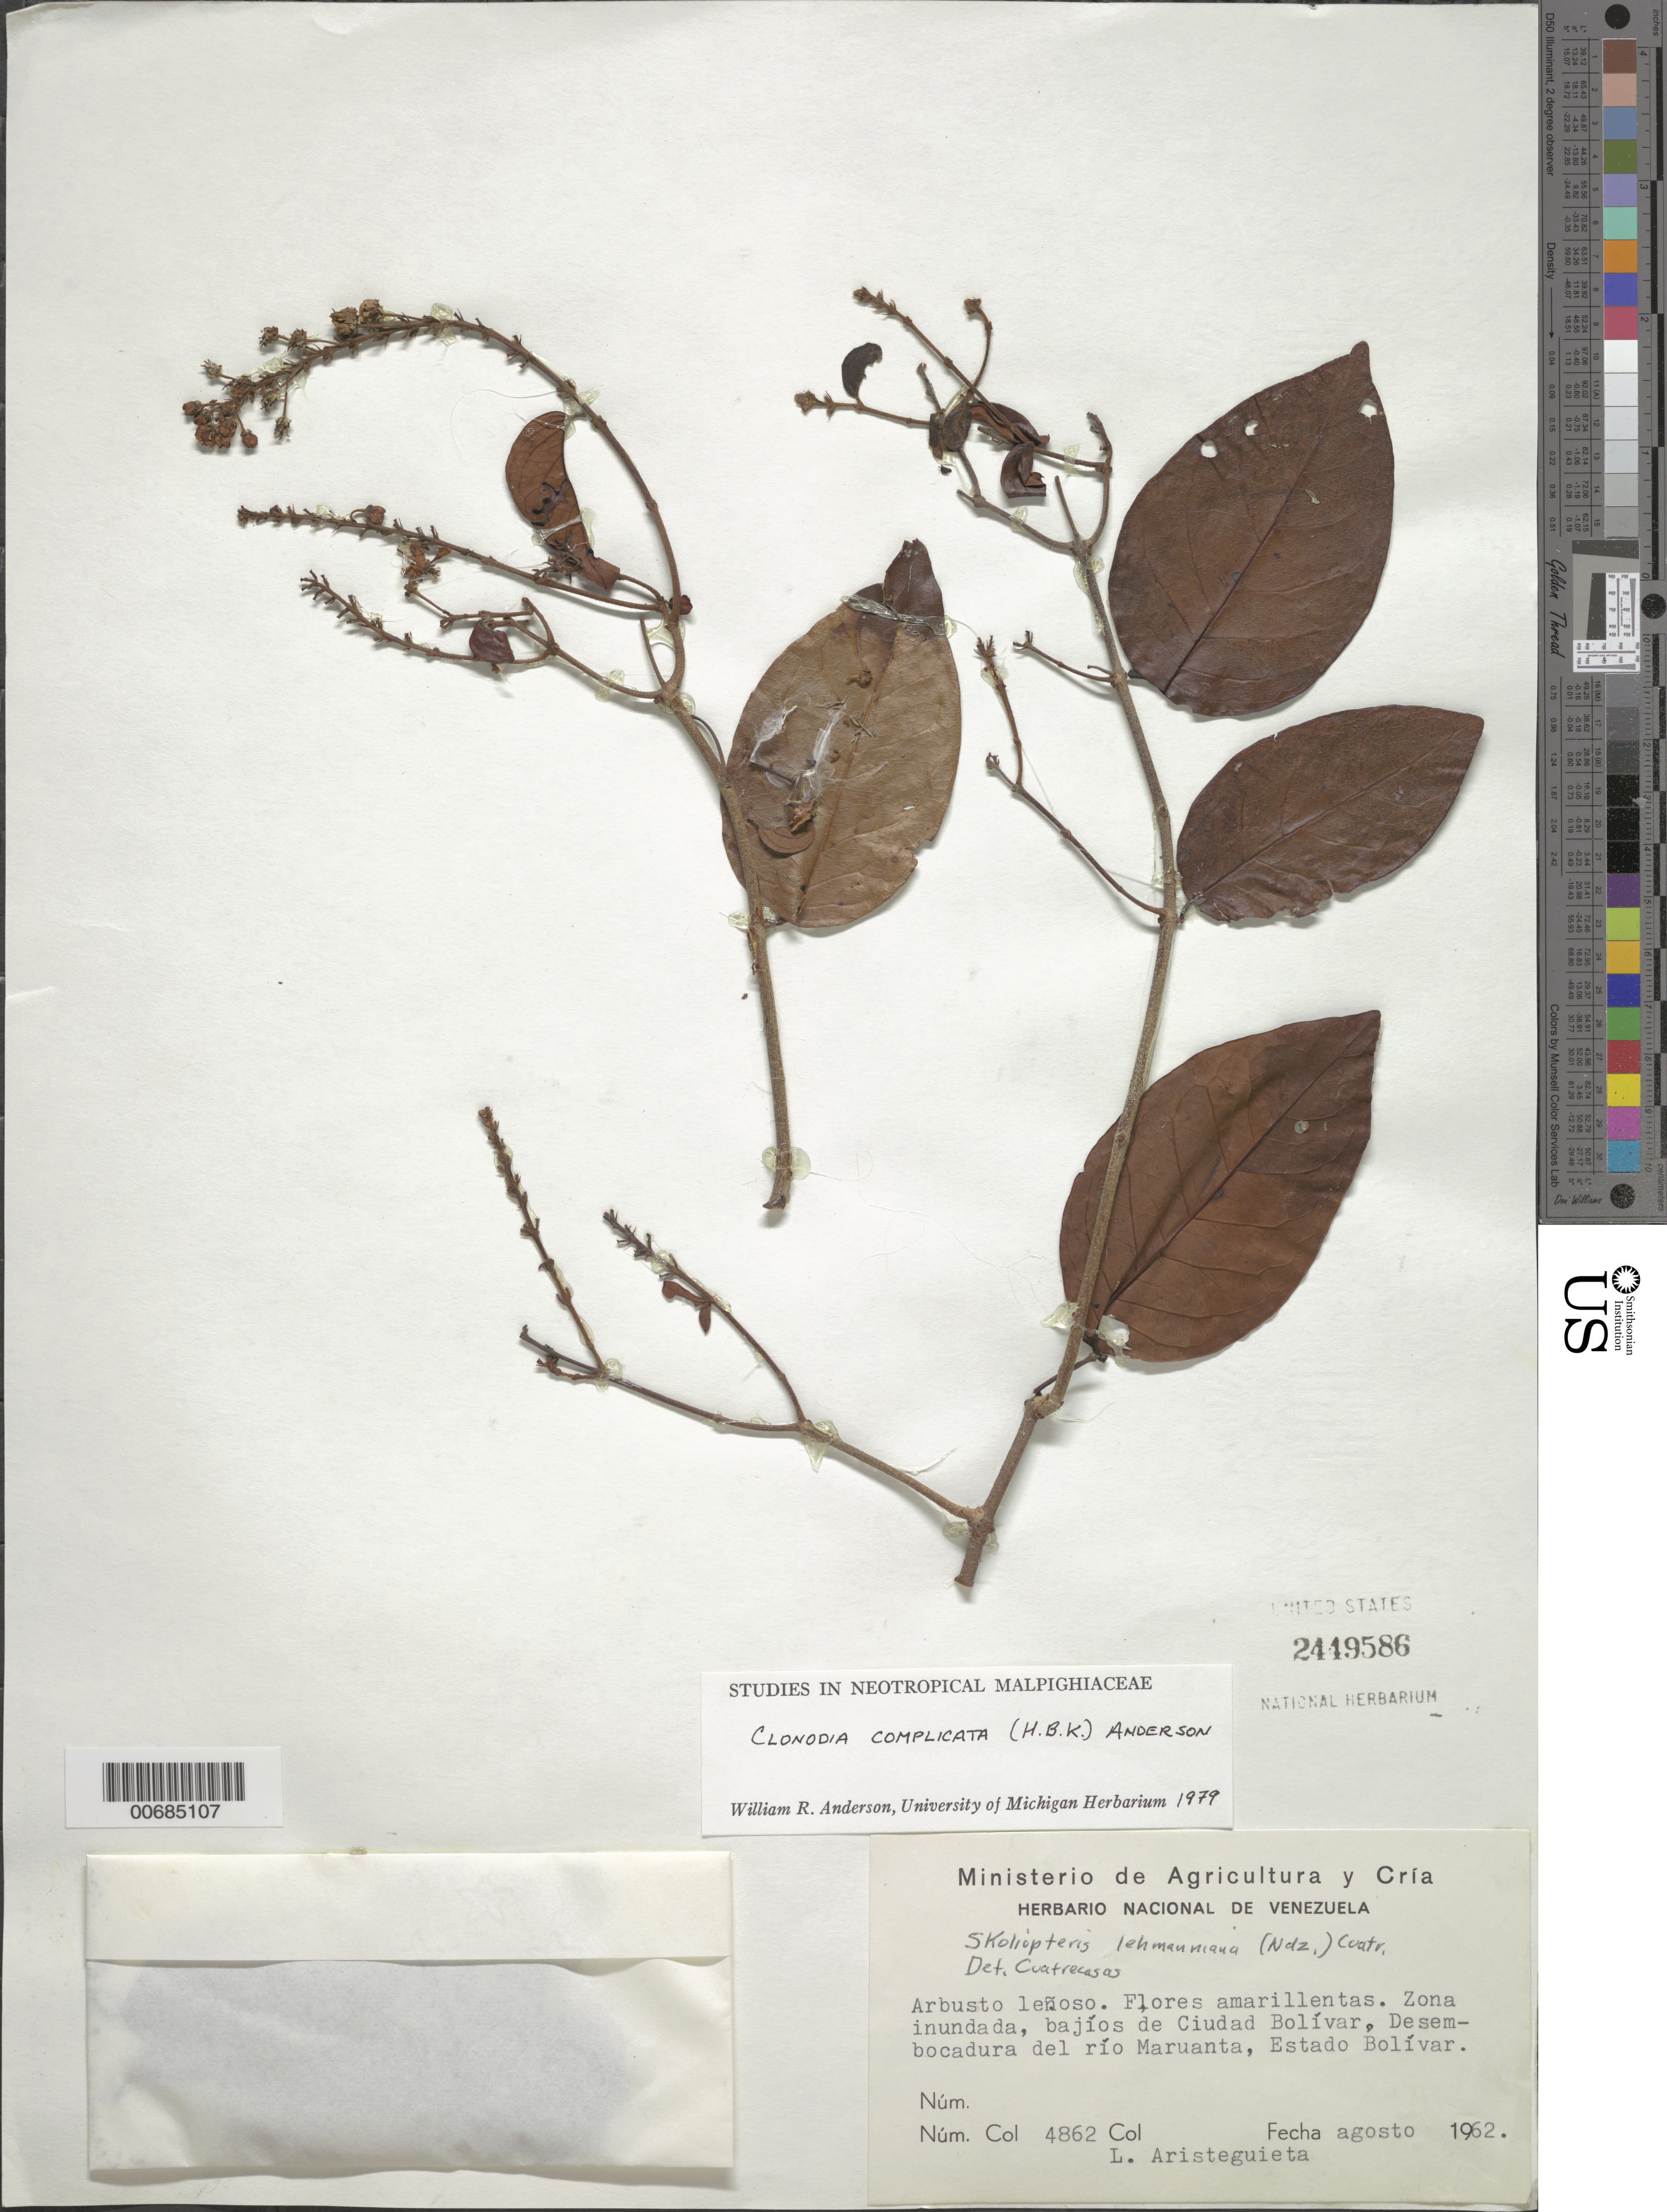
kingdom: Plantae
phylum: Tracheophyta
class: Magnoliopsida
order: Malpighiales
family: Malpighiaceae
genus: Heteropterys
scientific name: Heteropterys complicata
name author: (Kunth) W.R. Anderson & C. Davis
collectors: L. Aristeguieta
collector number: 4862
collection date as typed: Aug-62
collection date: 1962-08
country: Venezuela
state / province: Bolívar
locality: Bajios de Ciudad Bolívar, desembocadura del Río Maruanta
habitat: Inundated zone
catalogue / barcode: US 2449586